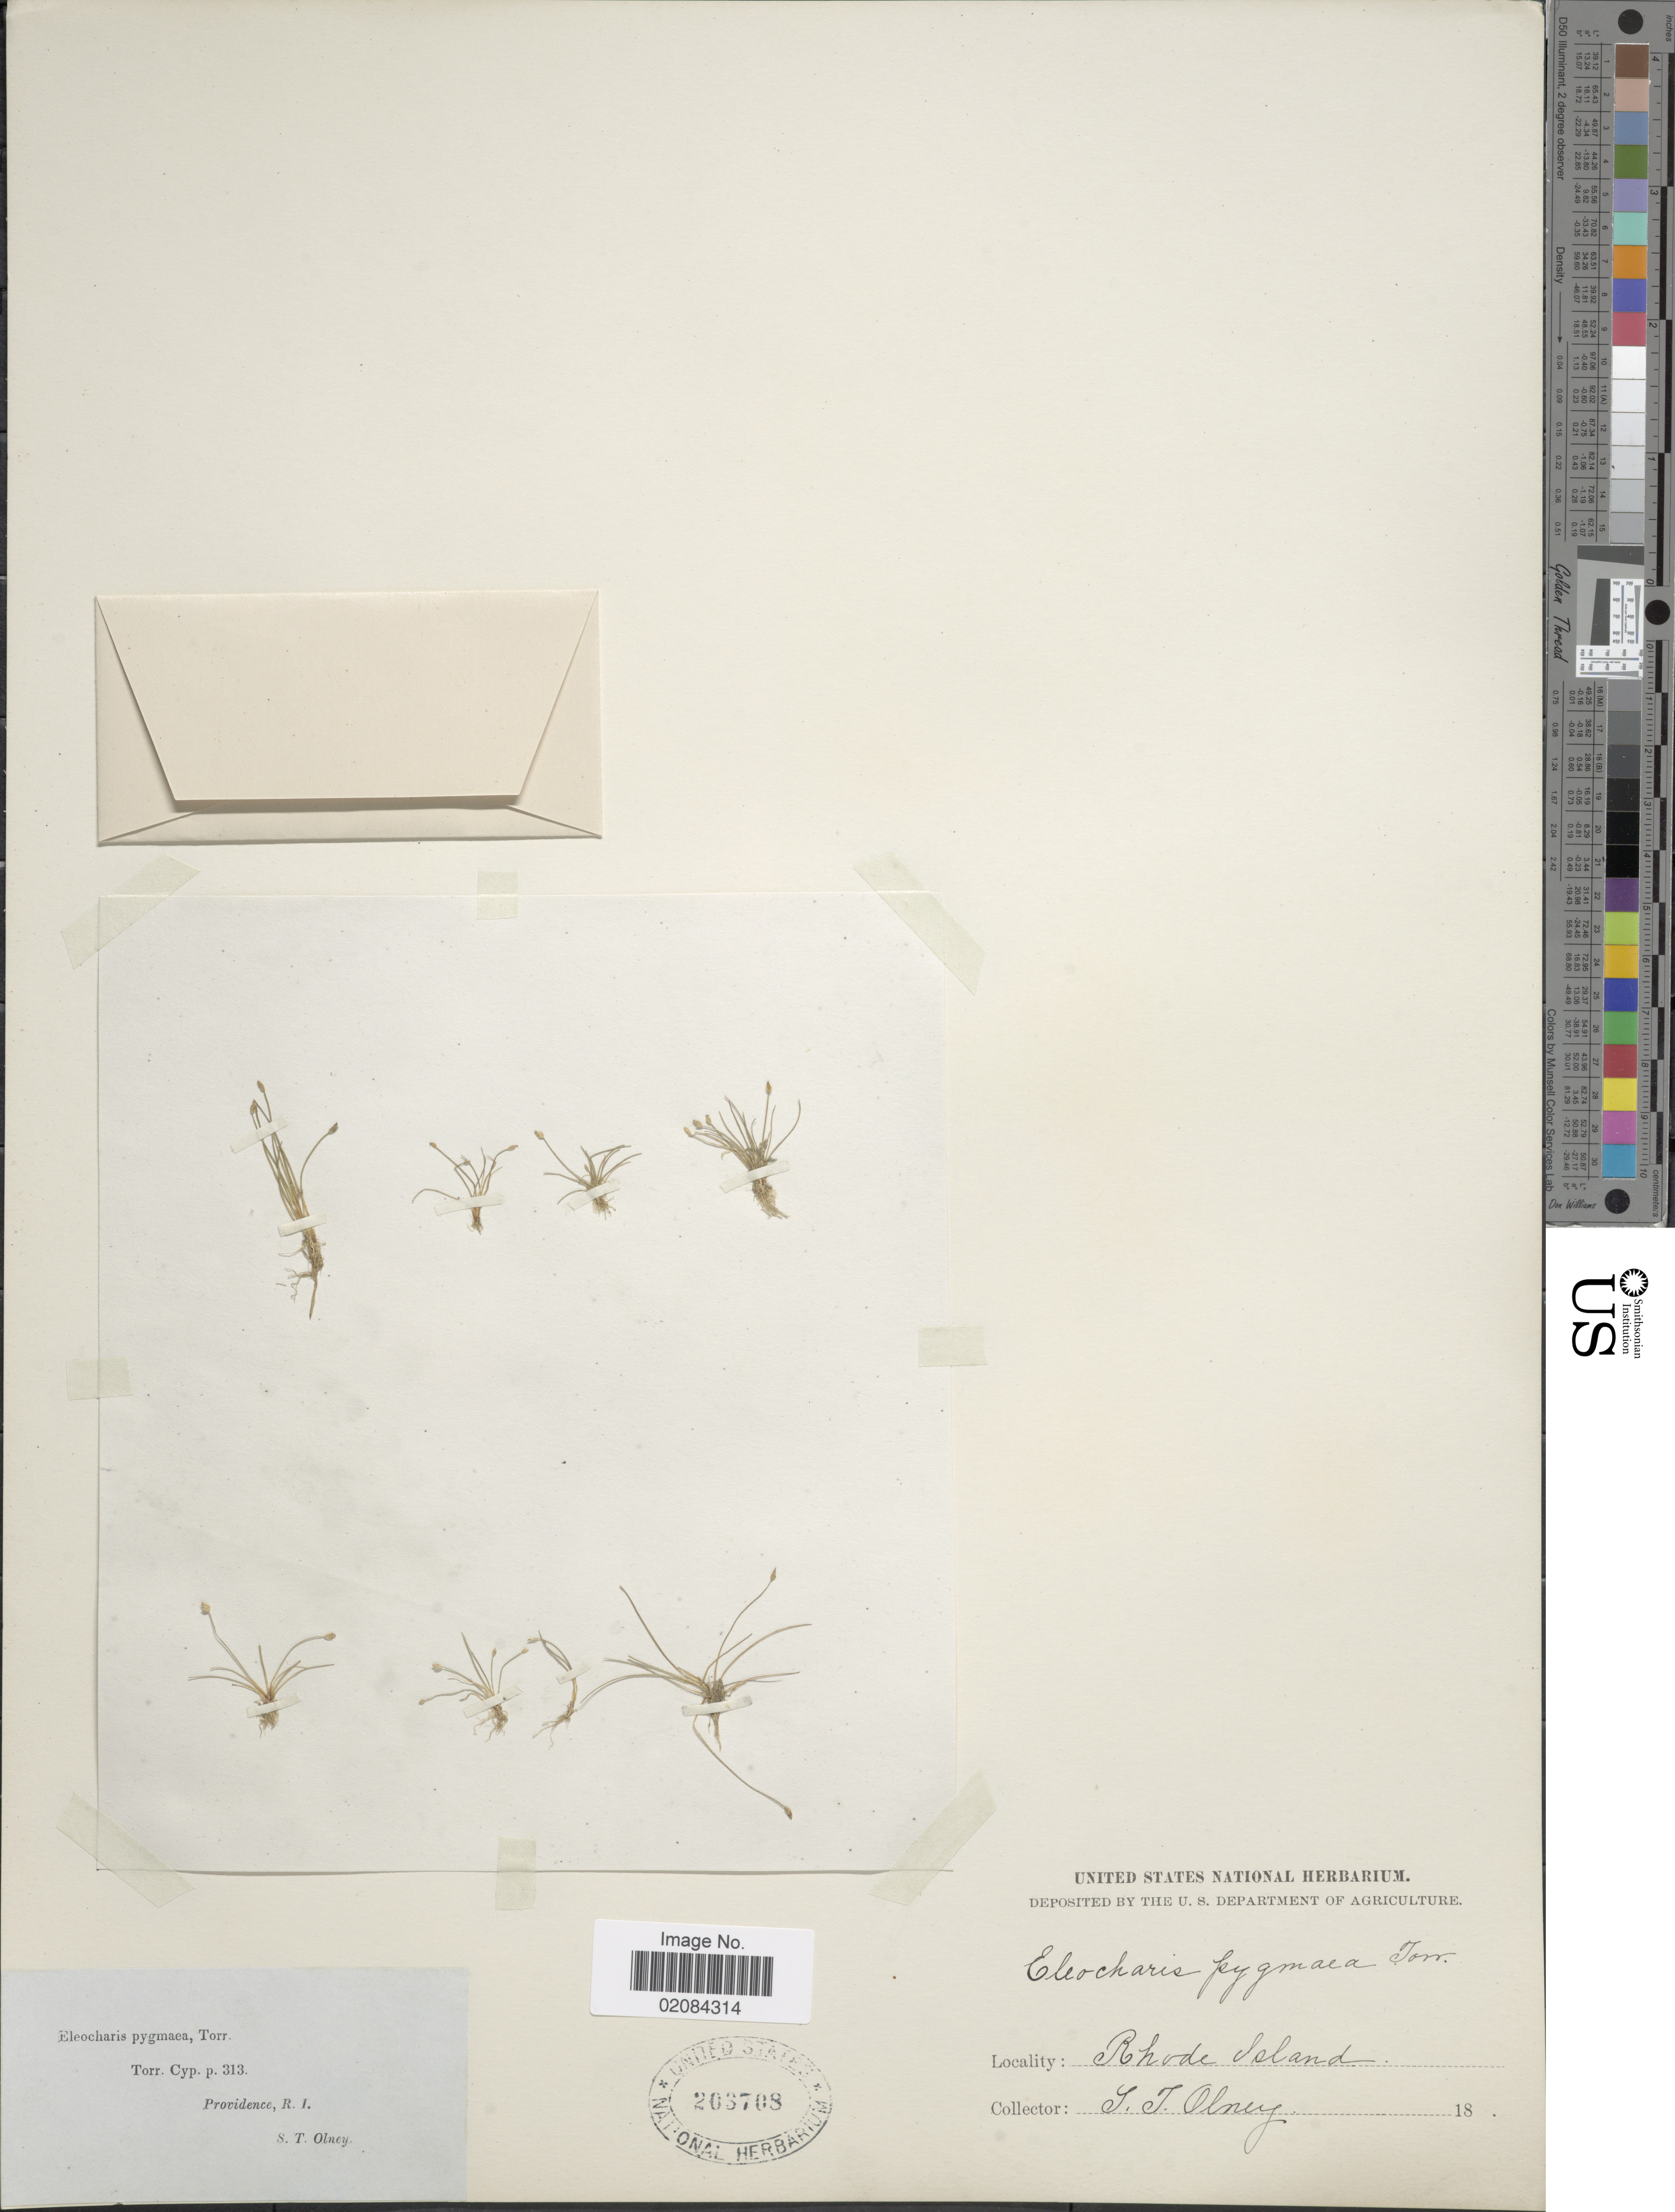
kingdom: Plantae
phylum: Tracheophyta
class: Liliopsida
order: Poales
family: Cyperaceae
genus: Eleocharis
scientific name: Eleocharis parvula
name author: (Roem. & Schult.) Link ex Williams et al.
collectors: S. Olney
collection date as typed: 18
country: United States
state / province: Rhode Island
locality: Providence, Rhode Island.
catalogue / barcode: US 203708